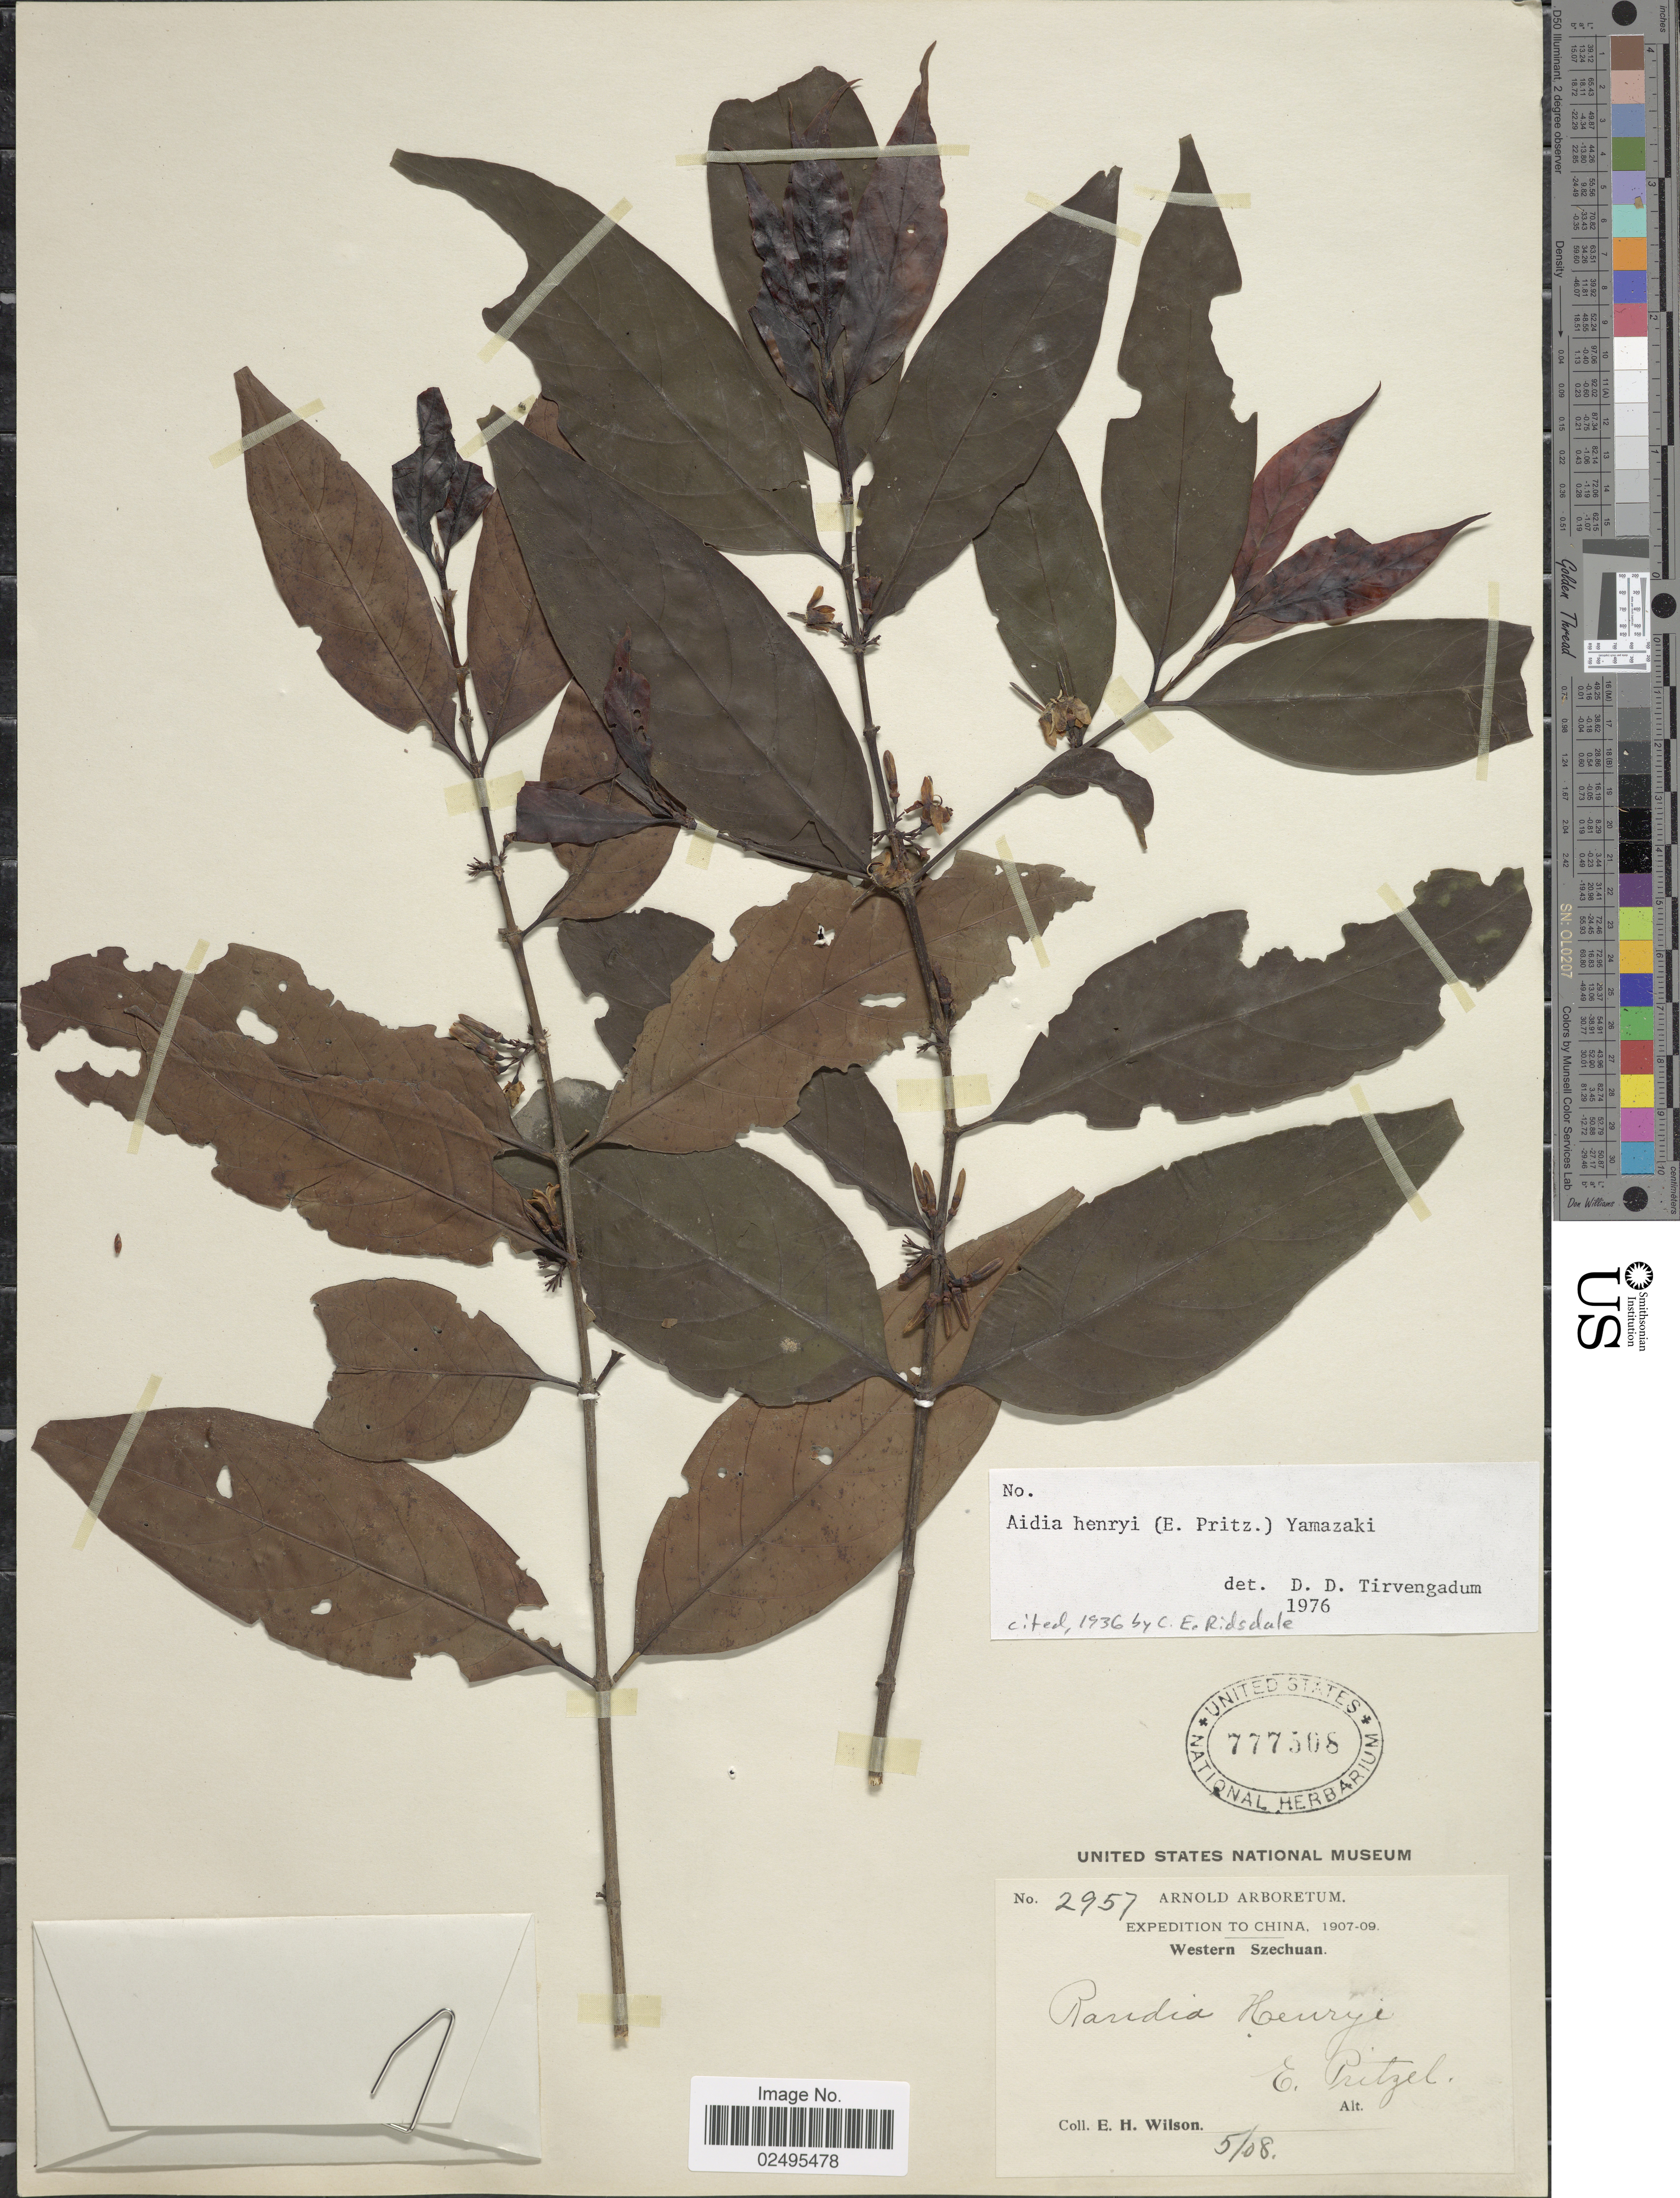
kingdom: Plantae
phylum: Tracheophyta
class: Magnoliopsida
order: Gentianales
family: Rubiaceae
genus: Aidia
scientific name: Aidia henryi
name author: (E. Pritz.) T. Yamaz.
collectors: E. Wilson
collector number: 2957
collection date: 1908-05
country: China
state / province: Sichuan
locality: Western Szechuan, E. Pritzel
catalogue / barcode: US 777508